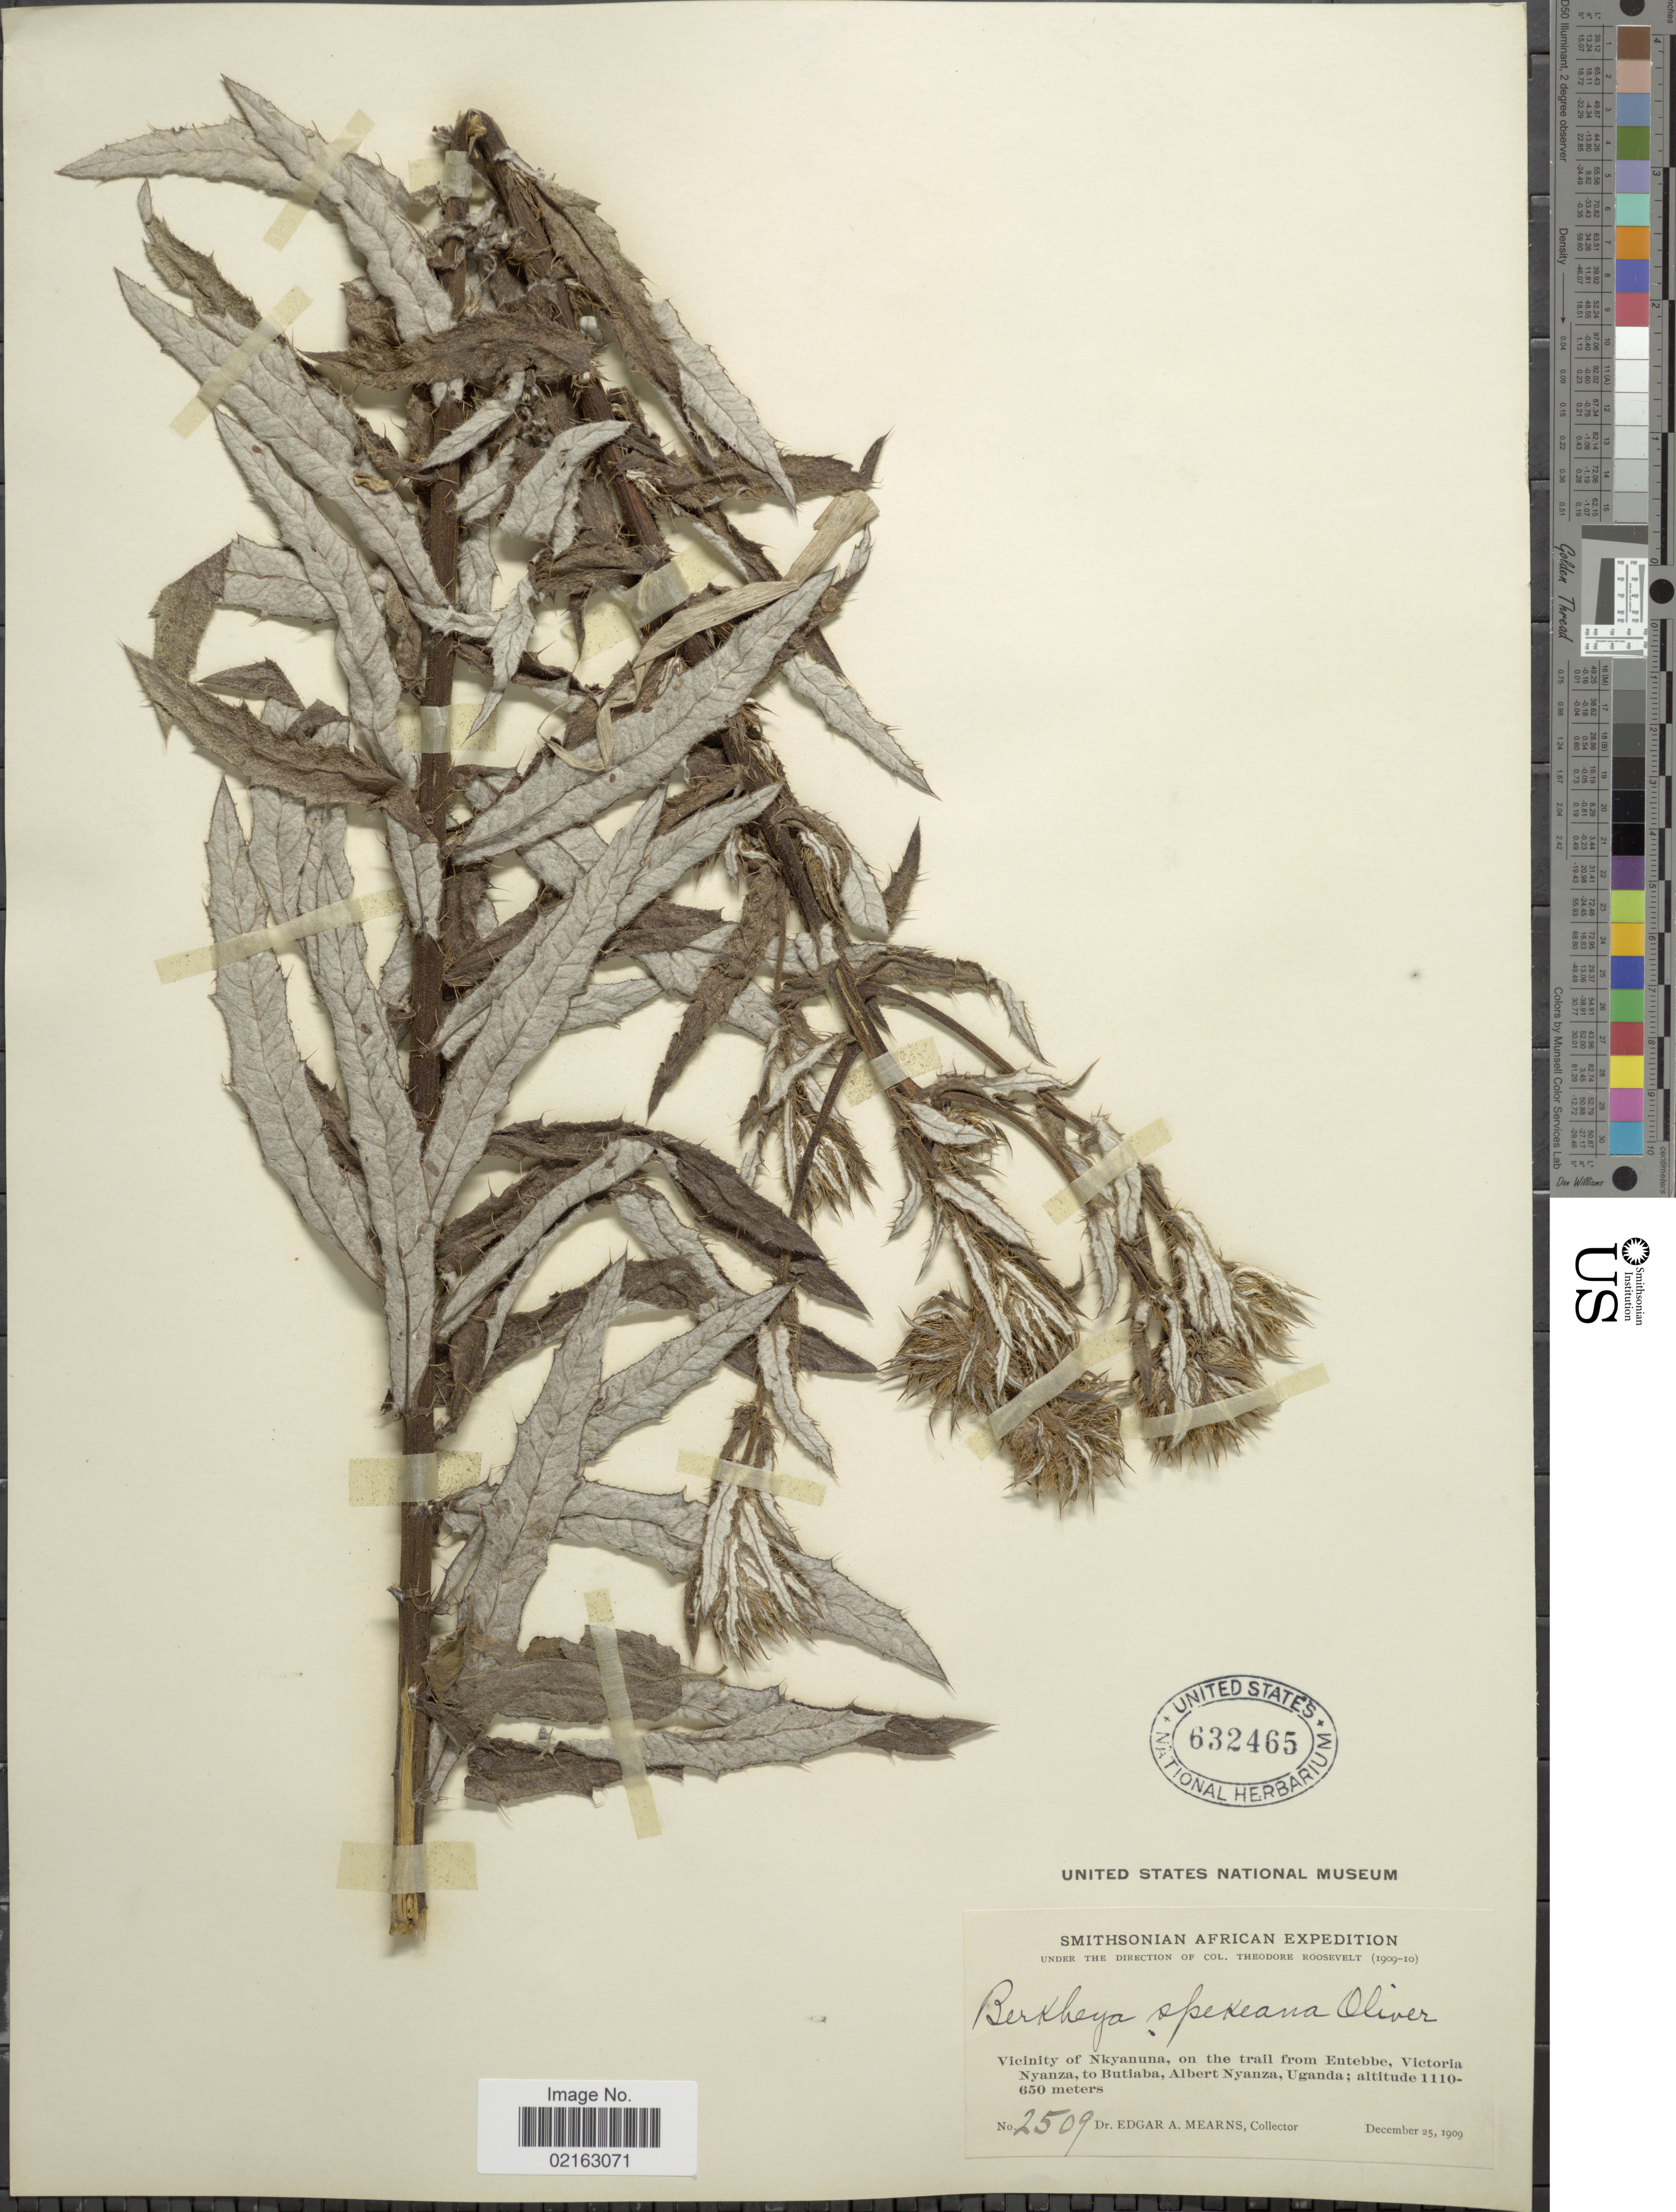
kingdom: Plantae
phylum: Tracheophyta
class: Magnoliopsida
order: Asterales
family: Asteraceae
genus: Berkheya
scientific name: Berkheya spekeana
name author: Oliv.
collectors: E. A. Mearns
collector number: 2509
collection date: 1909-12-25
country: Uganda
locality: Vicinity of Nkyanuna, on the trail from Entebbe, Victoria Nyanza, to Butiaba, Albert Nyanza, Uganda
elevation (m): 650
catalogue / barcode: US 632465